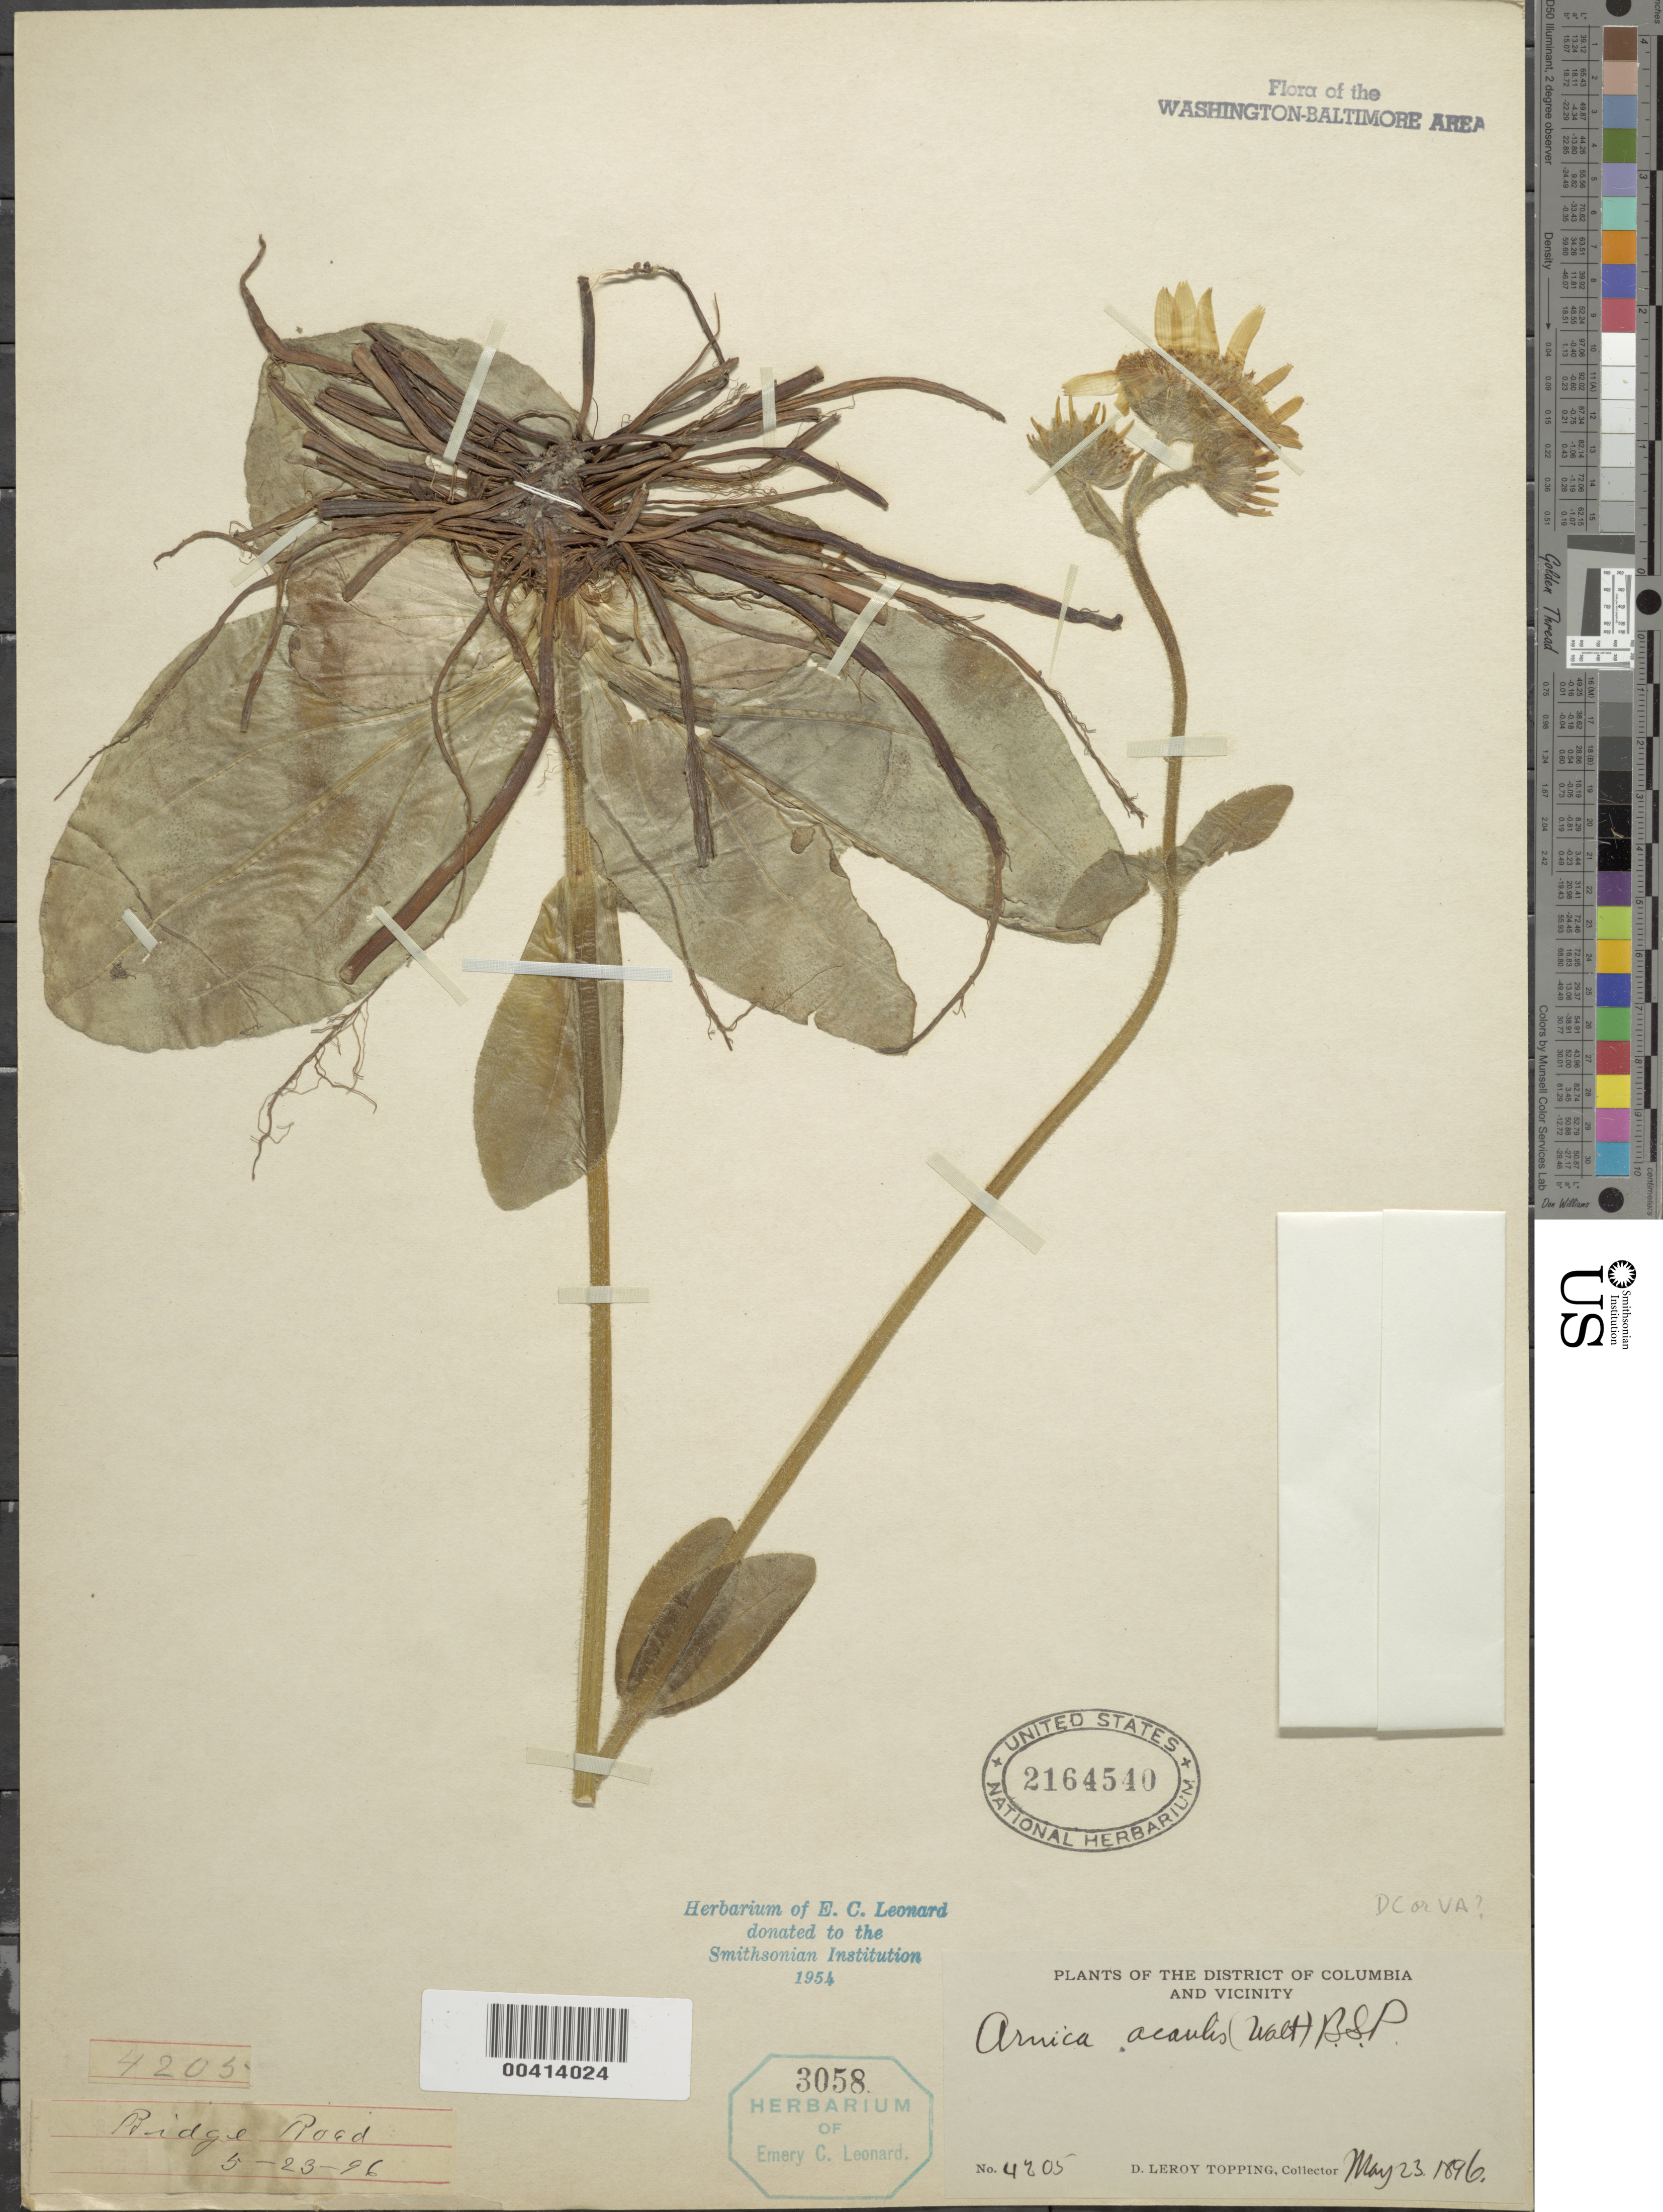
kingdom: Plantae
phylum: Tracheophyta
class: Magnoliopsida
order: Asterales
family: Asteraceae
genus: Arnica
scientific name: Arnica acaulis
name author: (Walter) Britton, Stearns & Poggenb.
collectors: D. L. Topping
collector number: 4205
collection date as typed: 23 May 1896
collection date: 1896-05-23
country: United States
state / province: District of Columbia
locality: Ridge Rd. Glover Archbold Park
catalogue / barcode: US 2164540